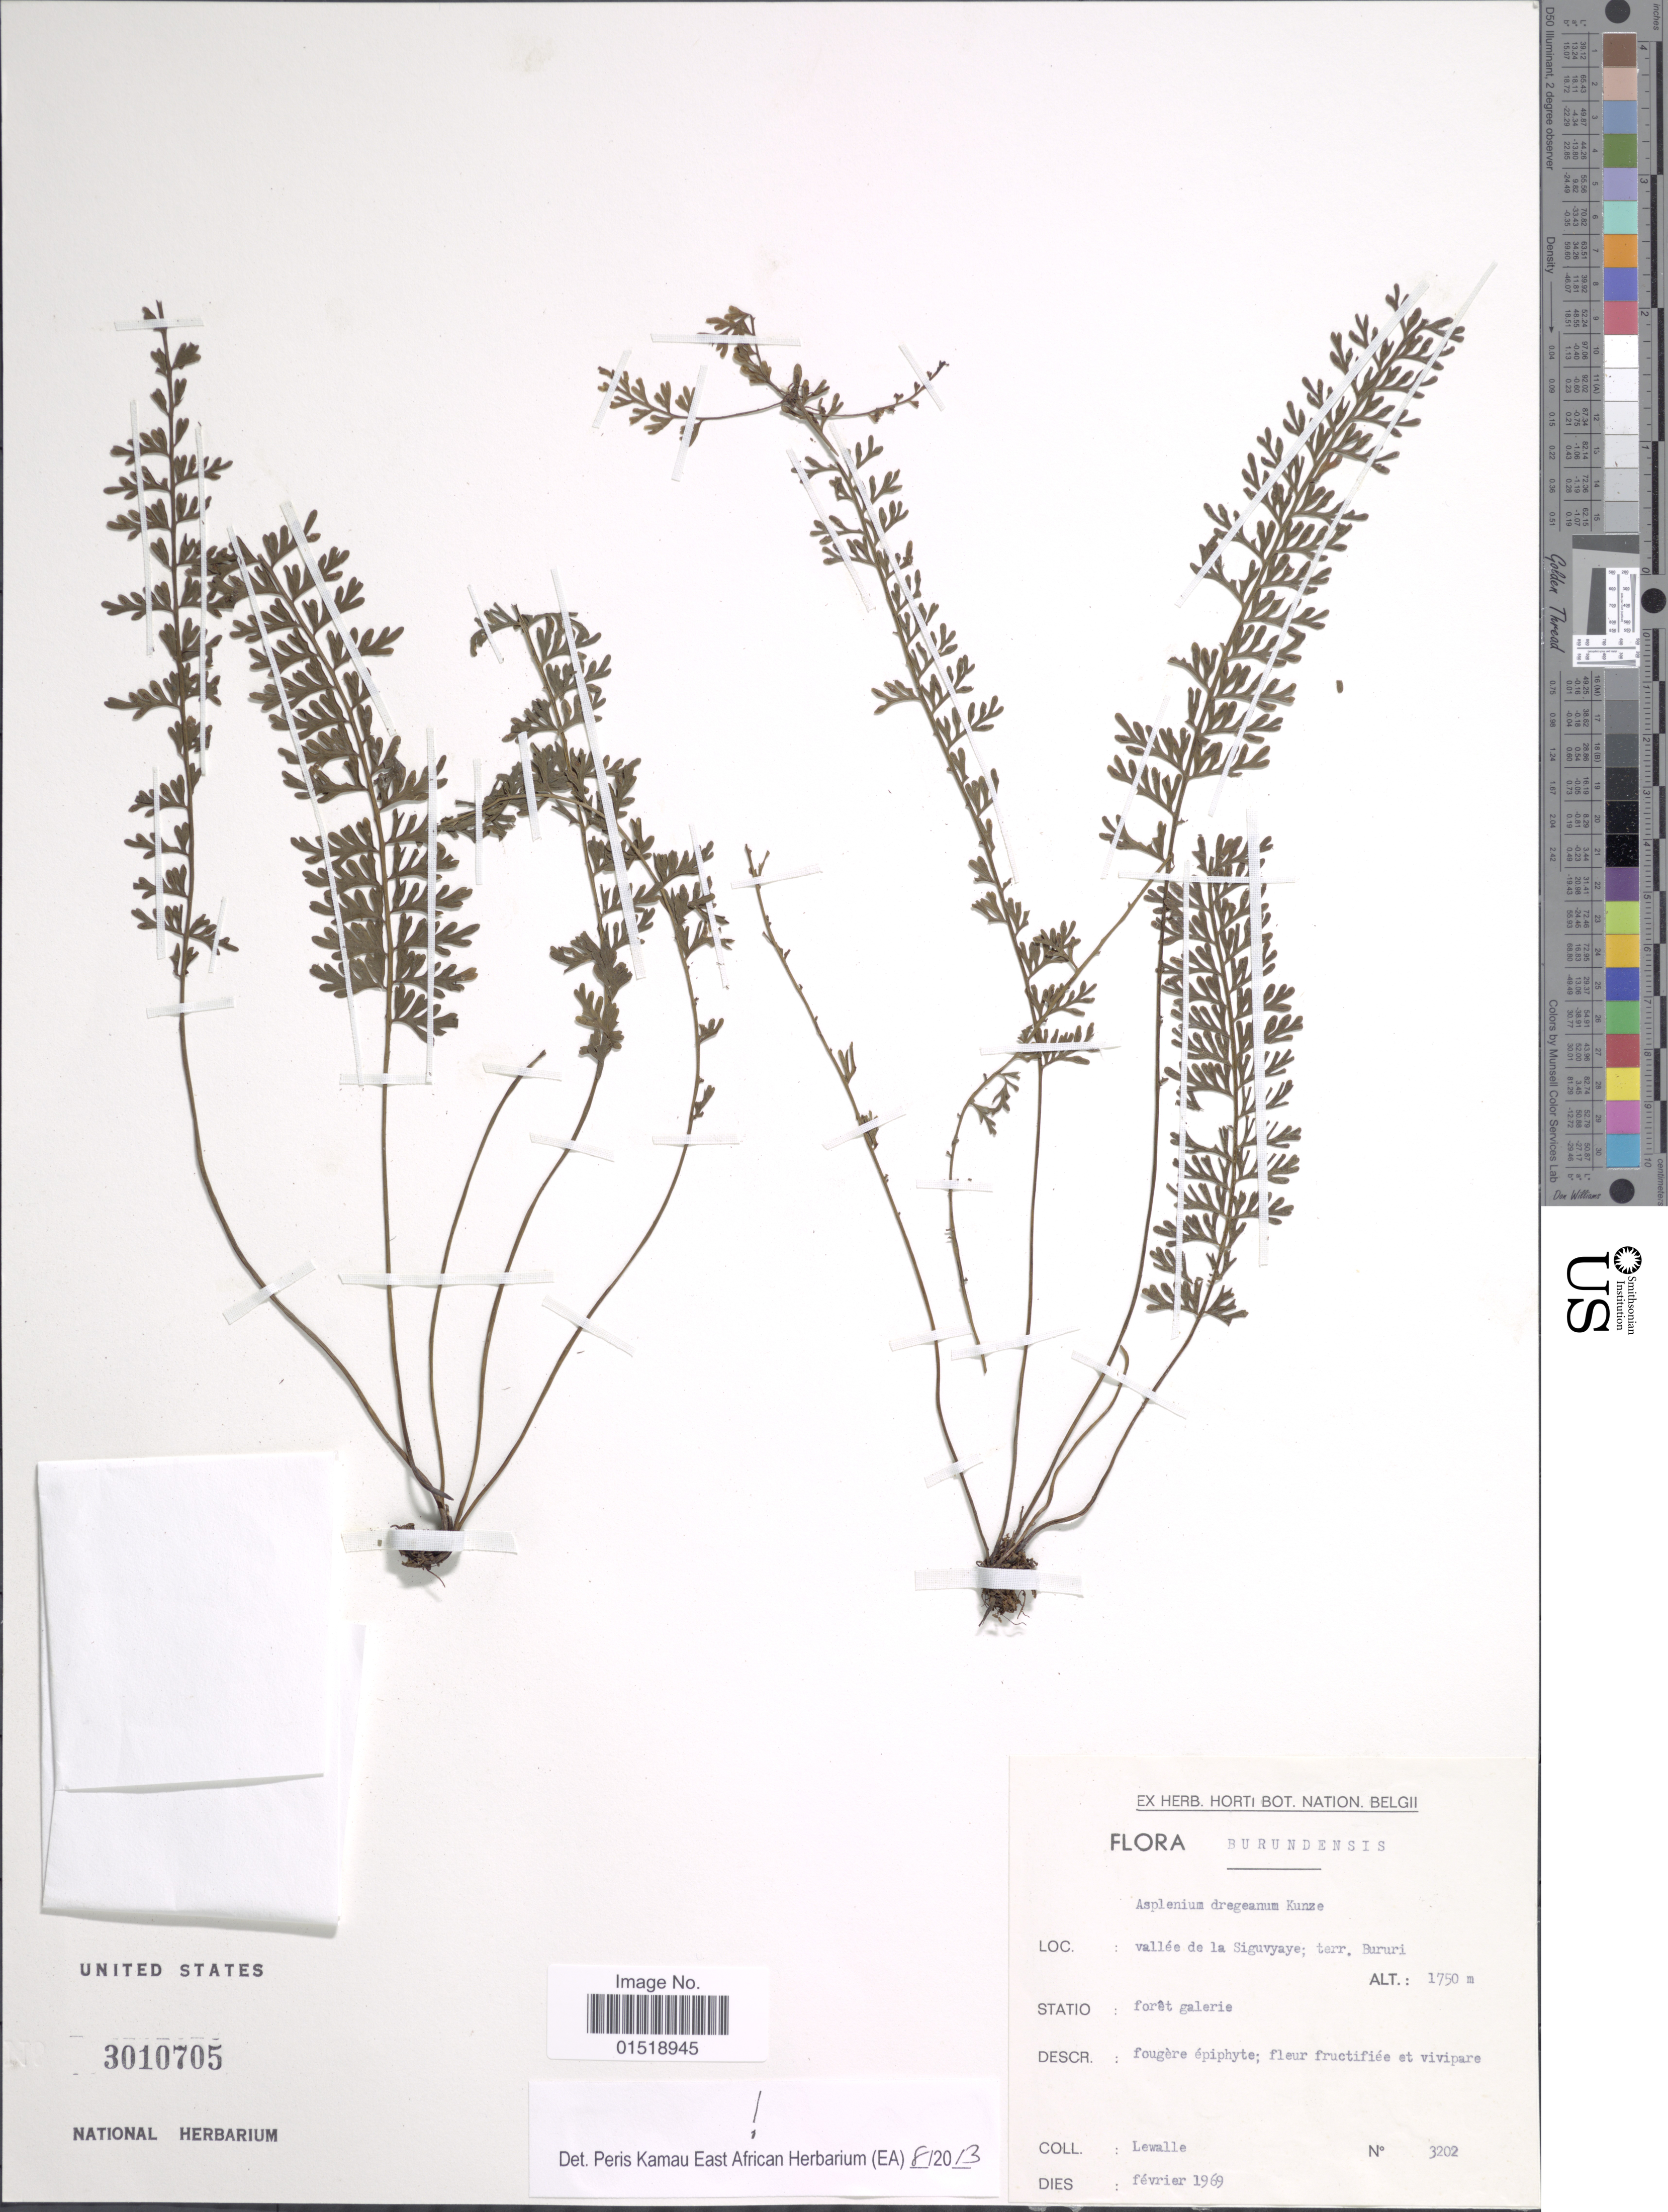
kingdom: Plantae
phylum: Tracheophyta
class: Polypodiopsida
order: Polypodiales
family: Aspleniaceae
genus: Asplenium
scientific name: Asplenium dregeanum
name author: Kunze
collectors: Lewalle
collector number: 3202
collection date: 1969-02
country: Burundi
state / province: Bururi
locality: Burundensis. Vallée de la Siguvyaye; terr. Bururi.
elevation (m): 1750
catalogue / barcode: US 3010705